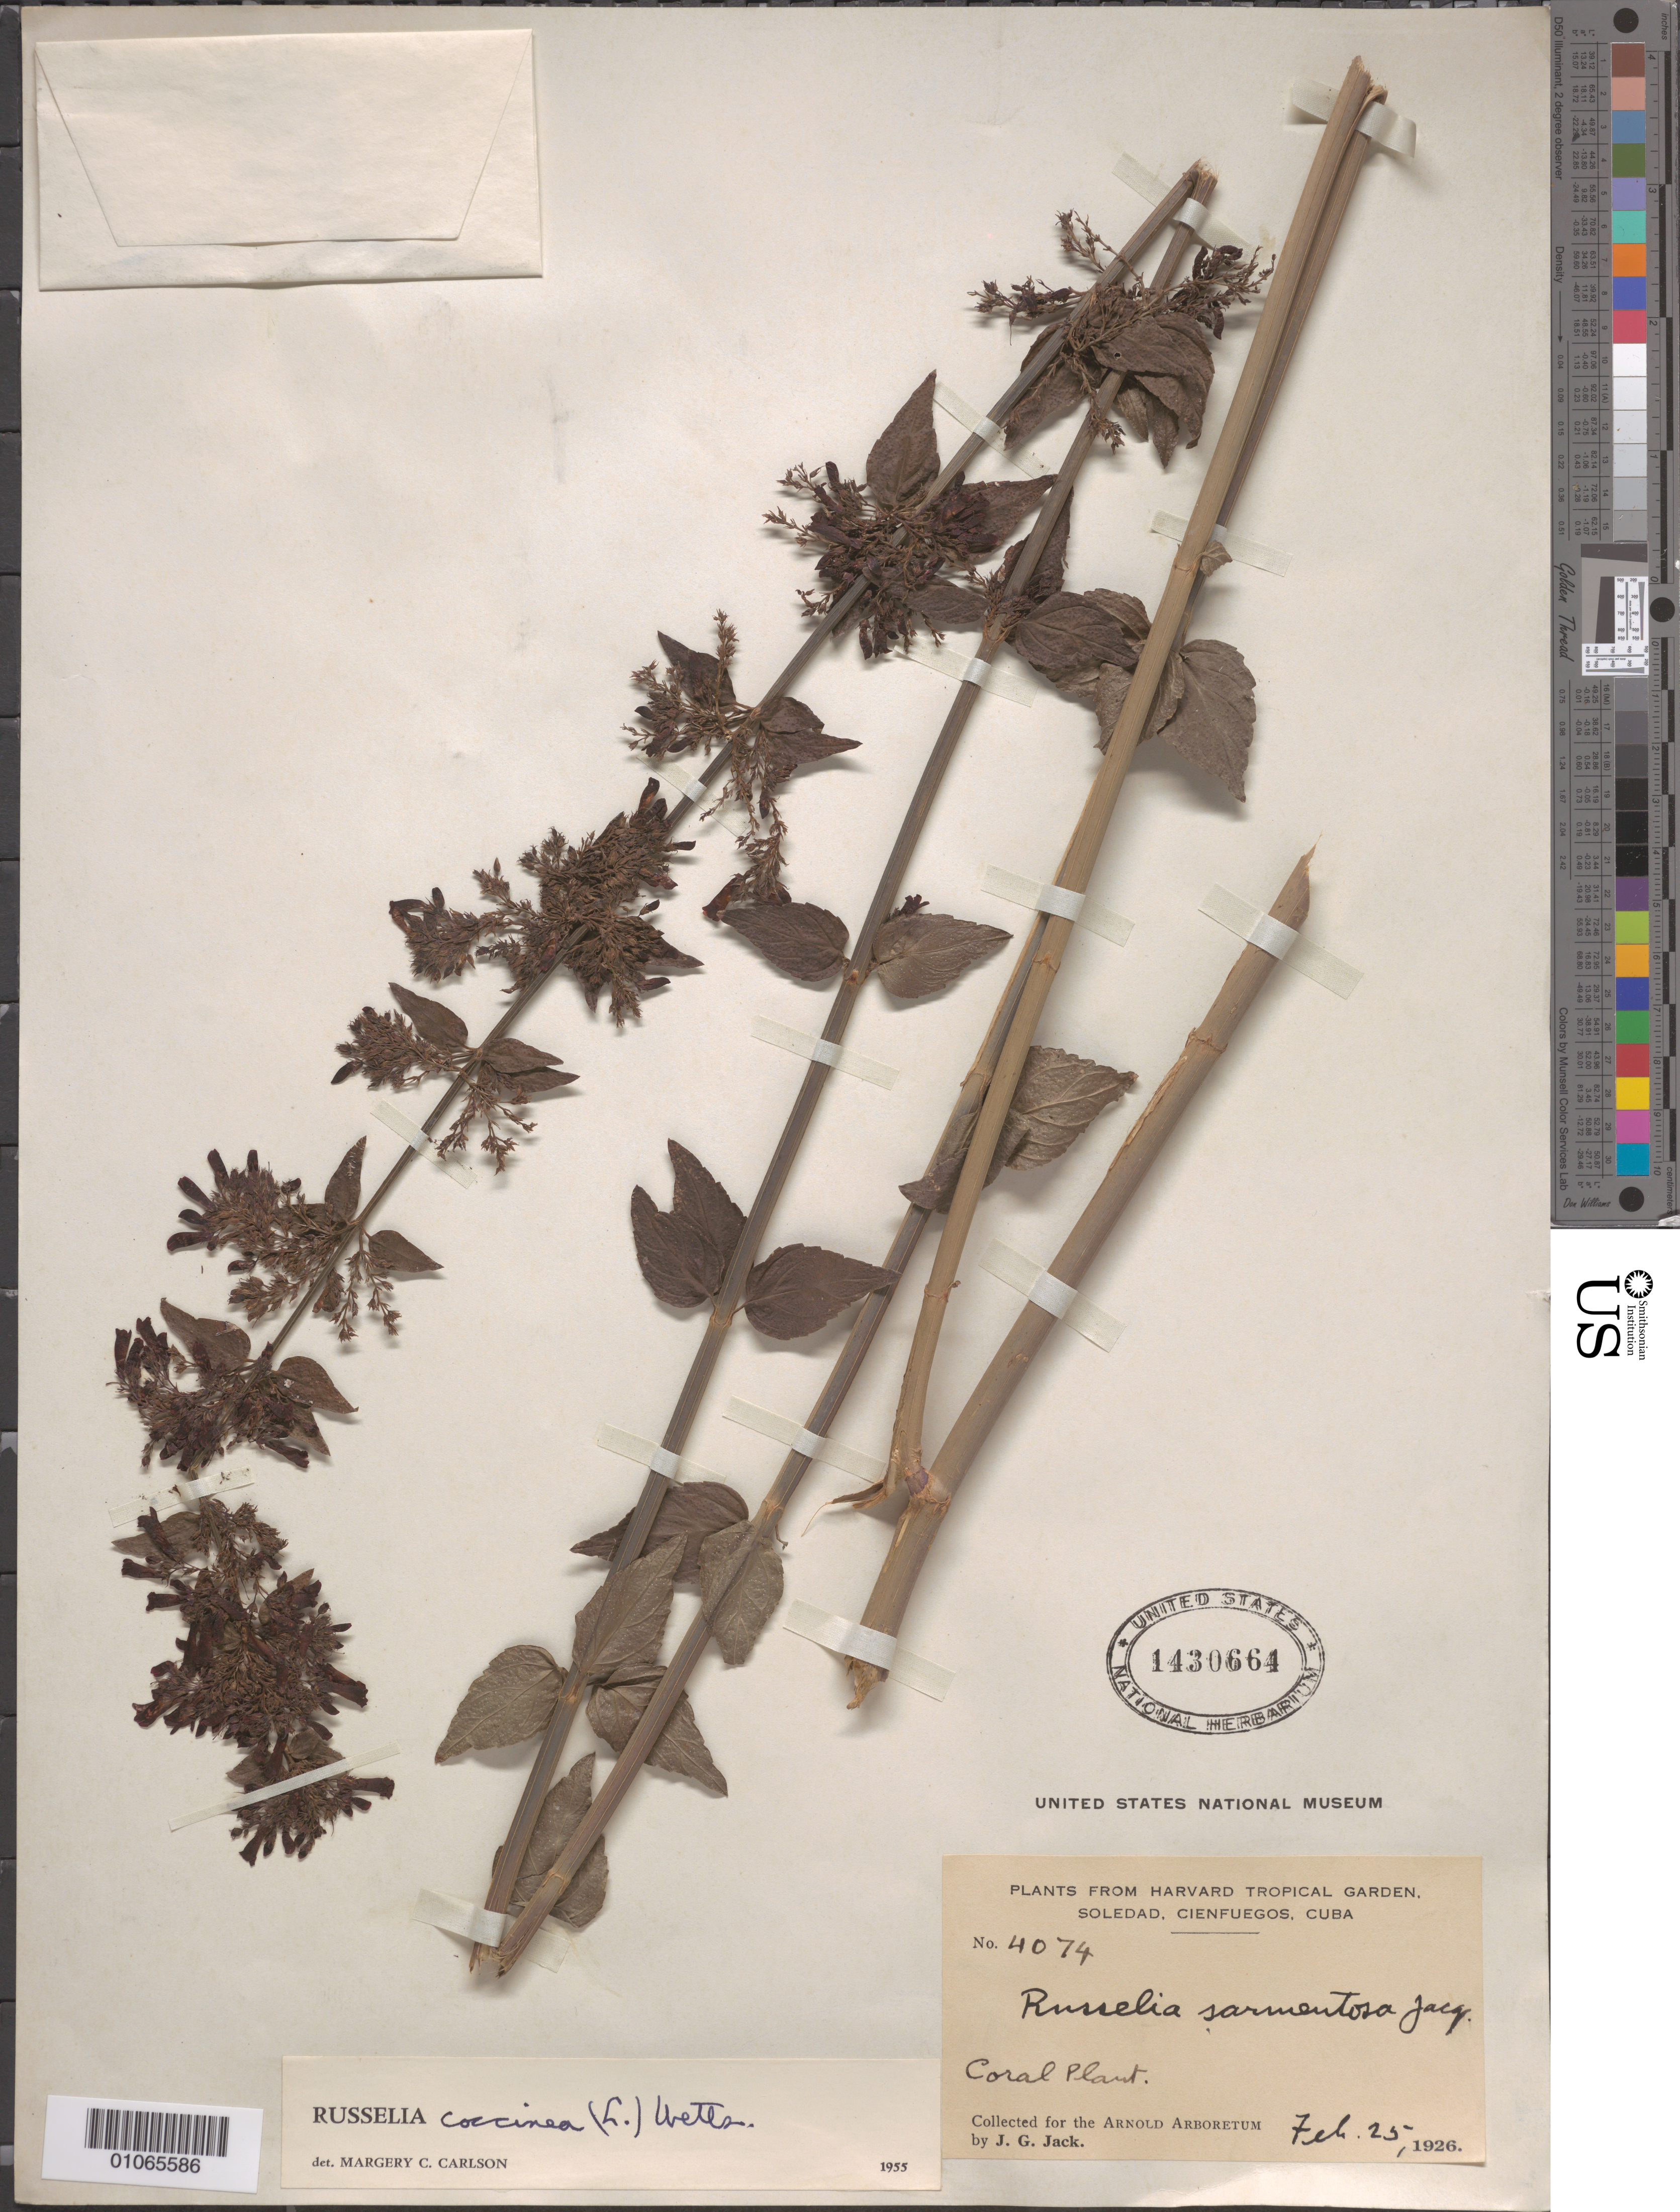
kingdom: Plantae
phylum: Tracheophyta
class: Magnoliopsida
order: Lamiales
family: Plantaginaceae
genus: Russelia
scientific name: Russelia coccinea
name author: (L.) Wettst.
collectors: J. G. Jack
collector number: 4074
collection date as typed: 25 Feb 1926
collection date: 1926-02-25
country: Cuba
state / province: Cienfuegos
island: Cuba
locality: Soledad, Cienfuegos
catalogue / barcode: US 1430664